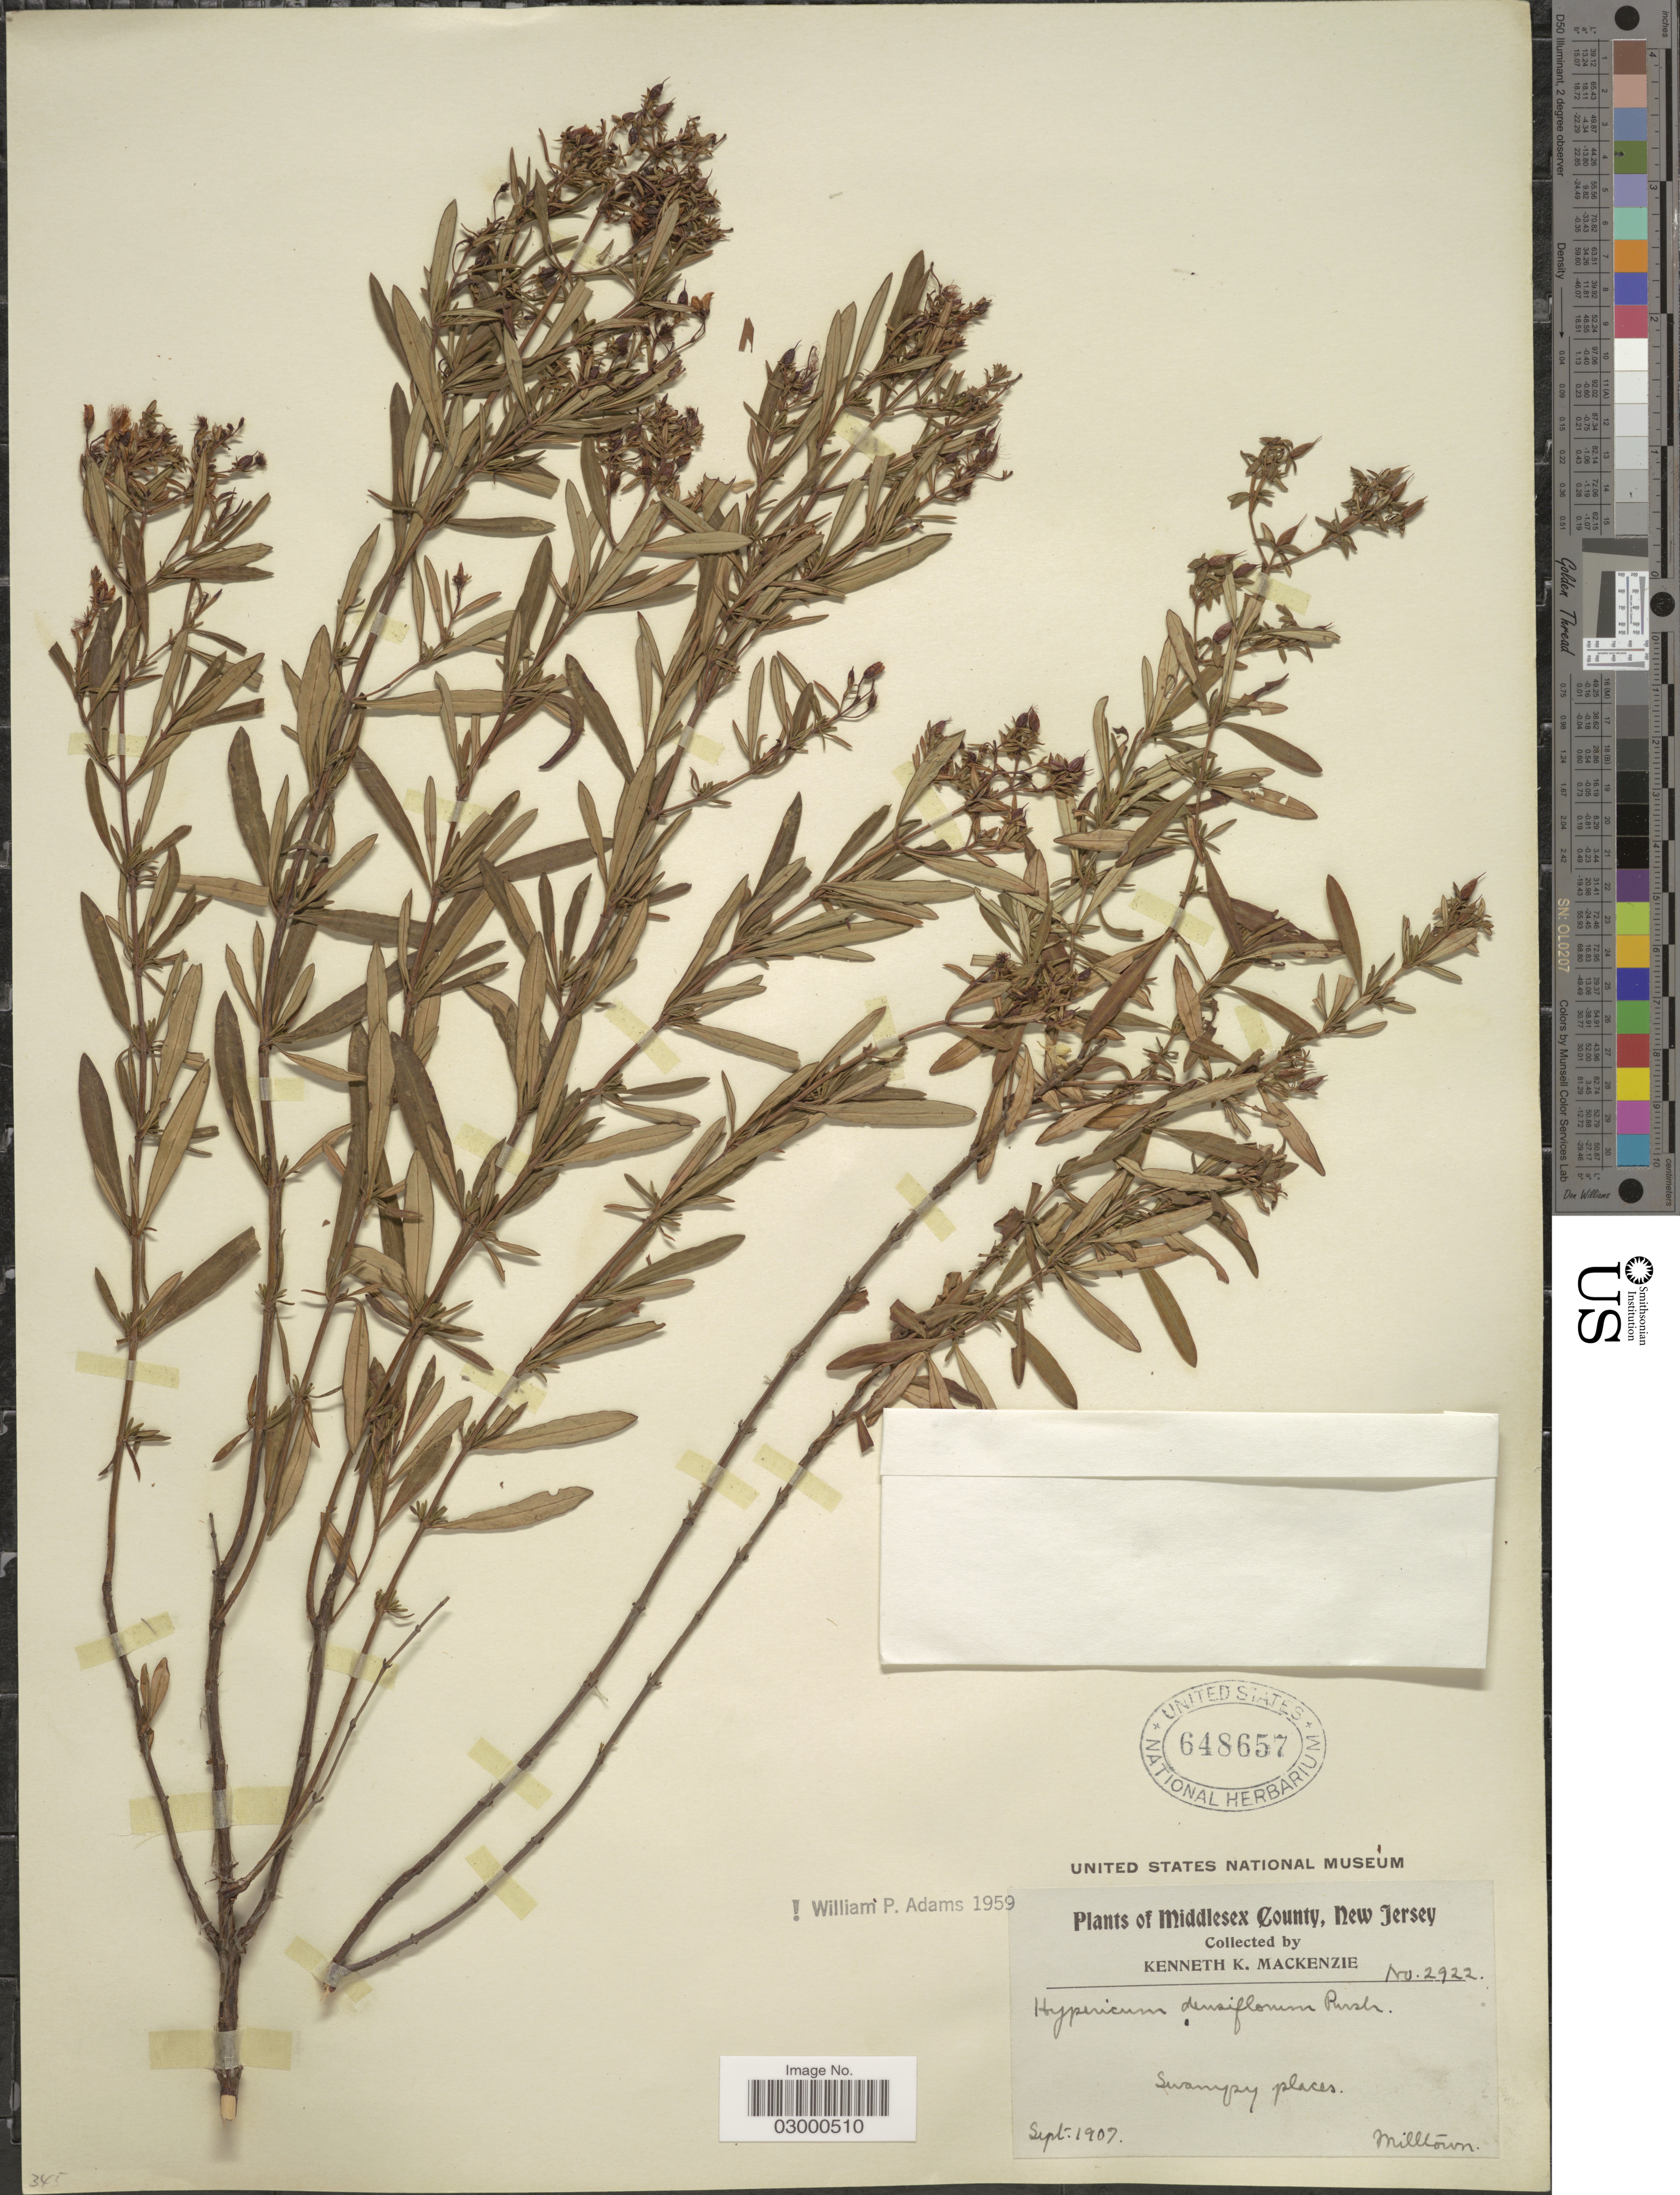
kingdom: Plantae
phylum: Tracheophyta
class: Magnoliopsida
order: Malpighiales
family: Hypericaceae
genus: Hypericum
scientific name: Hypericum densiflorum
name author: Pursh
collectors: K. K. Mackenzie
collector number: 2922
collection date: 1907-09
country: United States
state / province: New Jersey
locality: Middlesex County, Milltown.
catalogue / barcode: US 648657